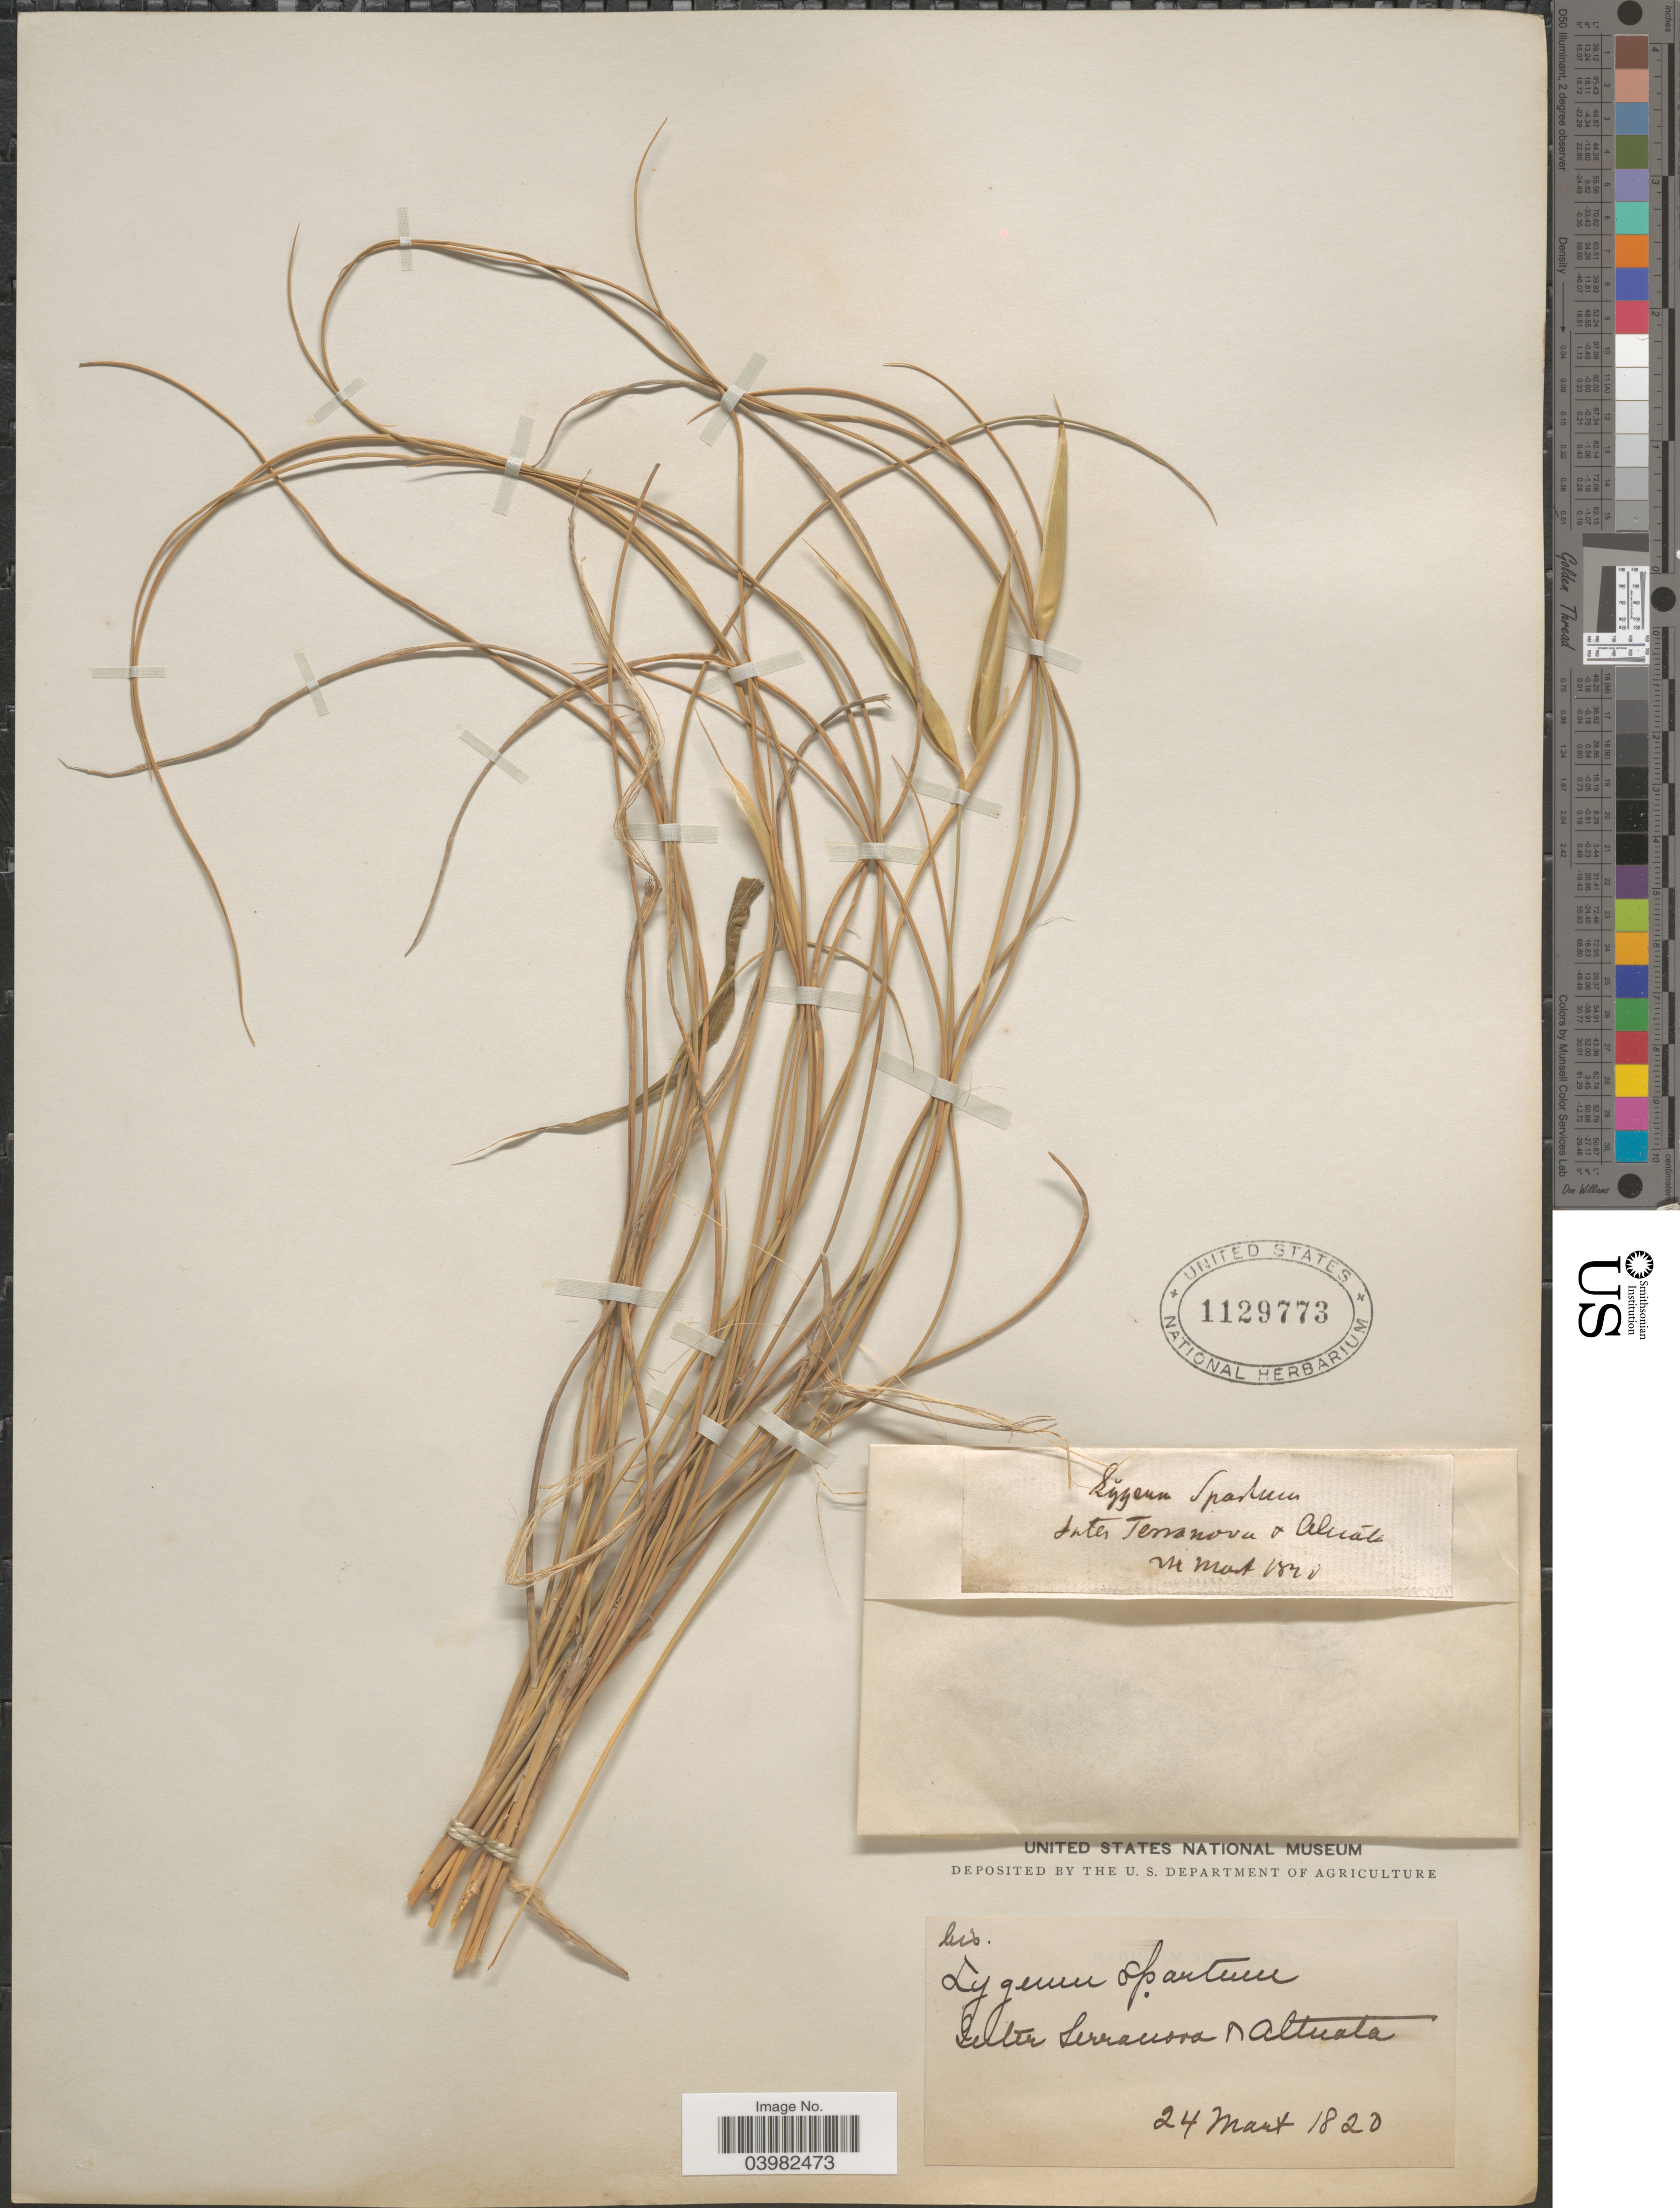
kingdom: Plantae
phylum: Tracheophyta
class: Liliopsida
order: Poales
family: Poaceae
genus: Lygeum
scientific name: Lygeum spartum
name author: L.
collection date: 1820-03-24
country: Italy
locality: Inter Serranova & Altuata.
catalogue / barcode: US 1129773